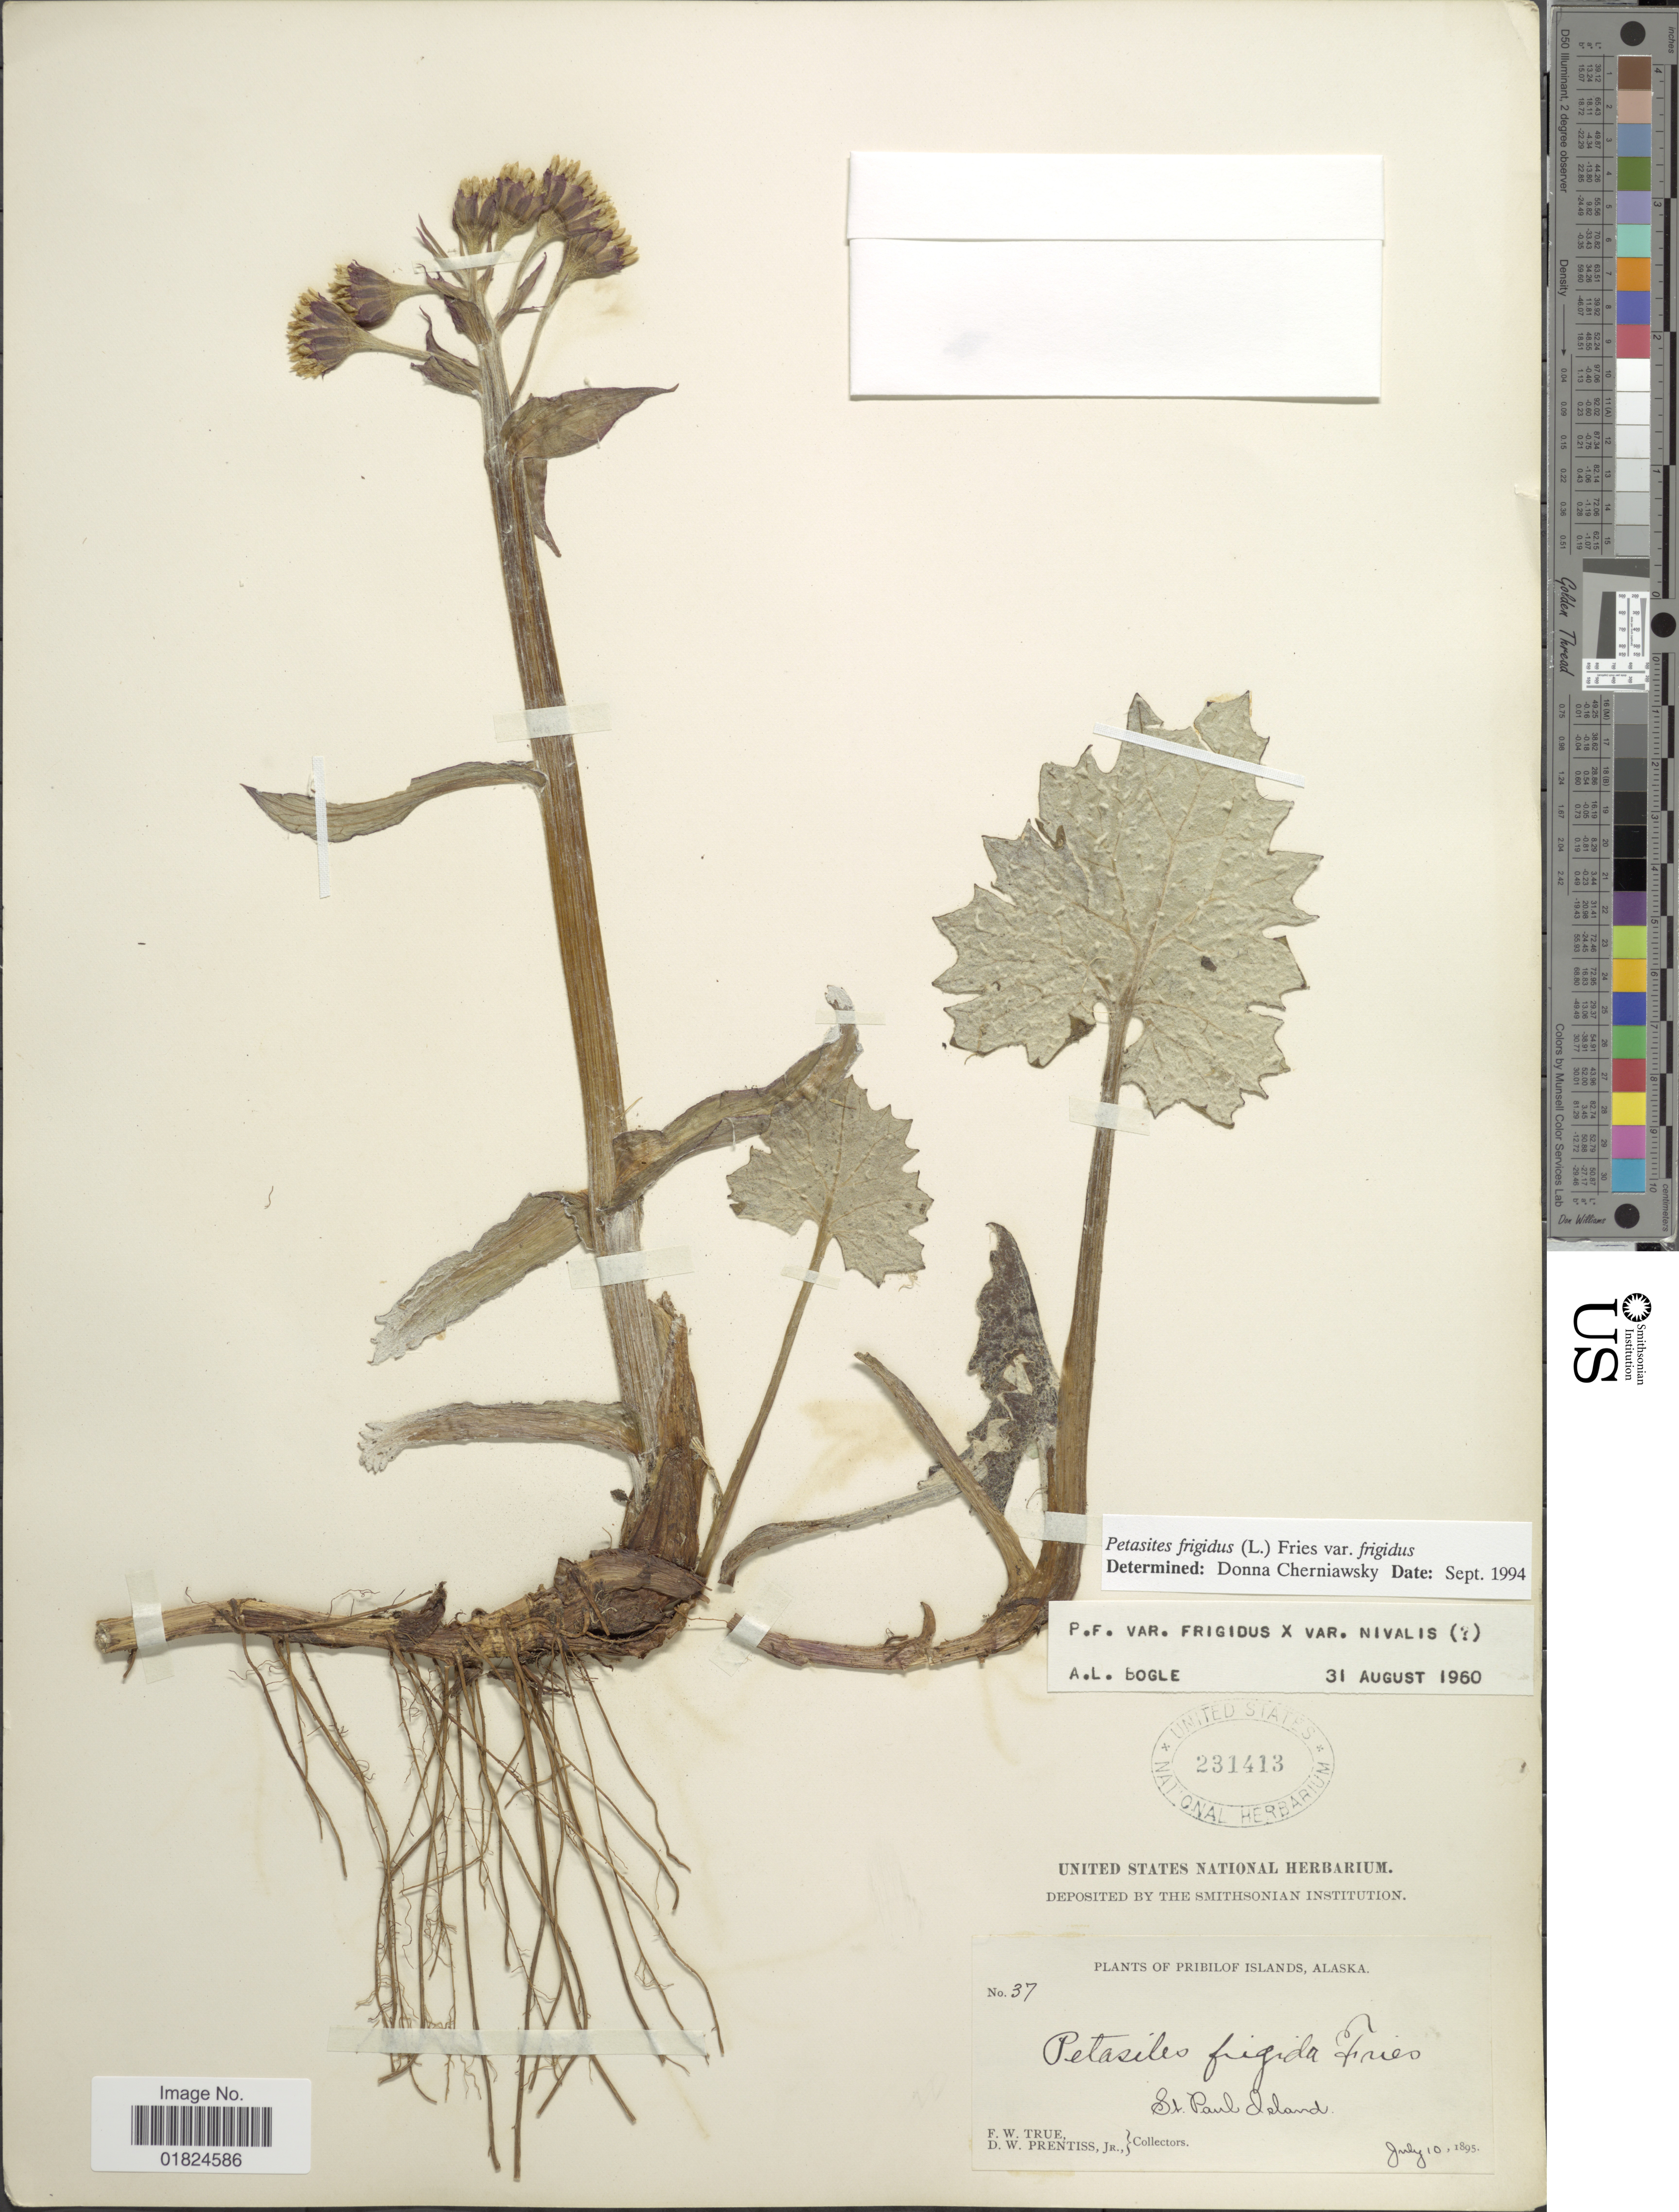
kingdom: Plantae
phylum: Tracheophyta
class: Magnoliopsida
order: Asterales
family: Asteraceae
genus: Petasites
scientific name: Petasites frigidus var. frigidus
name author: (L.) Fr.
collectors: F. True & D. Prentiss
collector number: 37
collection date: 1895-07-10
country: United States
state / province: Alaska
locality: Pribilof Islands. St. Paul Island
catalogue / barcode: US 231413